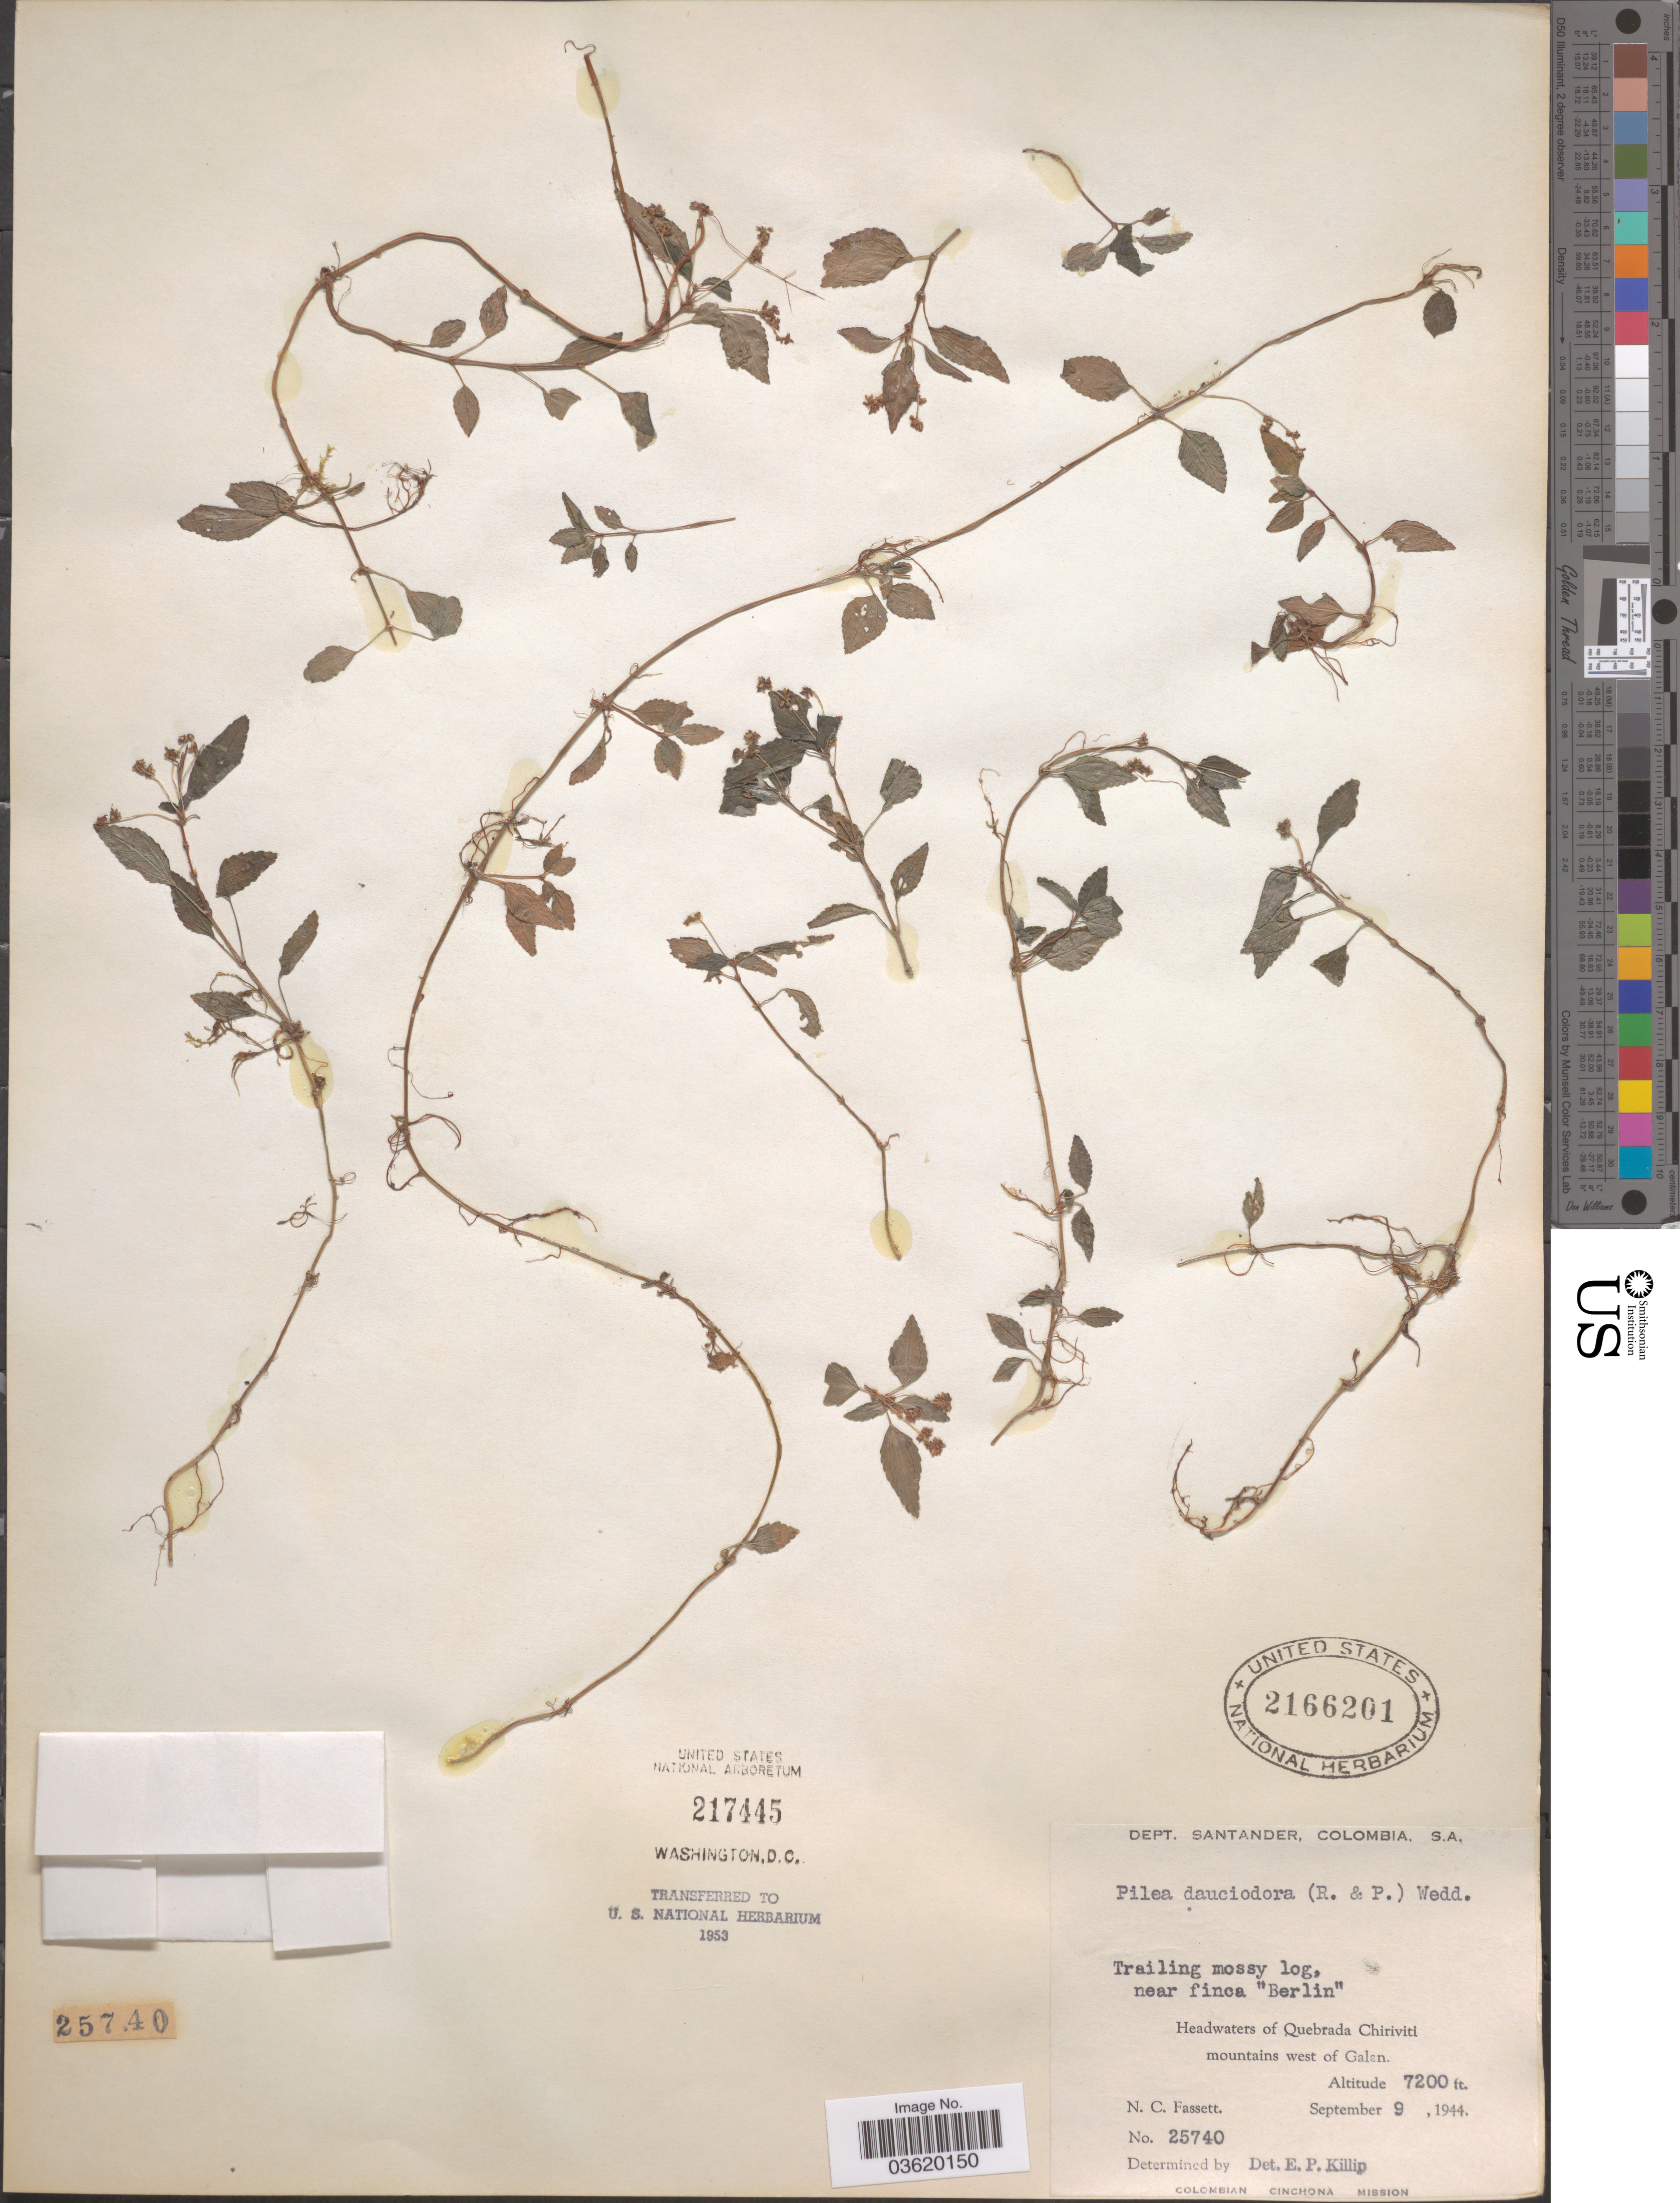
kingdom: Plantae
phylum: Tracheophyta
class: Magnoliopsida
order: Rosales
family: Urticaceae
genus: Pilea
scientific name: Pilea dauciodora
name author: Pav. ex Wedd.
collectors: N. C. Fassett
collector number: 25740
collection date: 1944-09-09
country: Colombia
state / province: Santander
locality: Dept. Santander. Headwaters of Quebrada Chiriviti mountains west of Galan.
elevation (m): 2195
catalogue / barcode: US 2166201